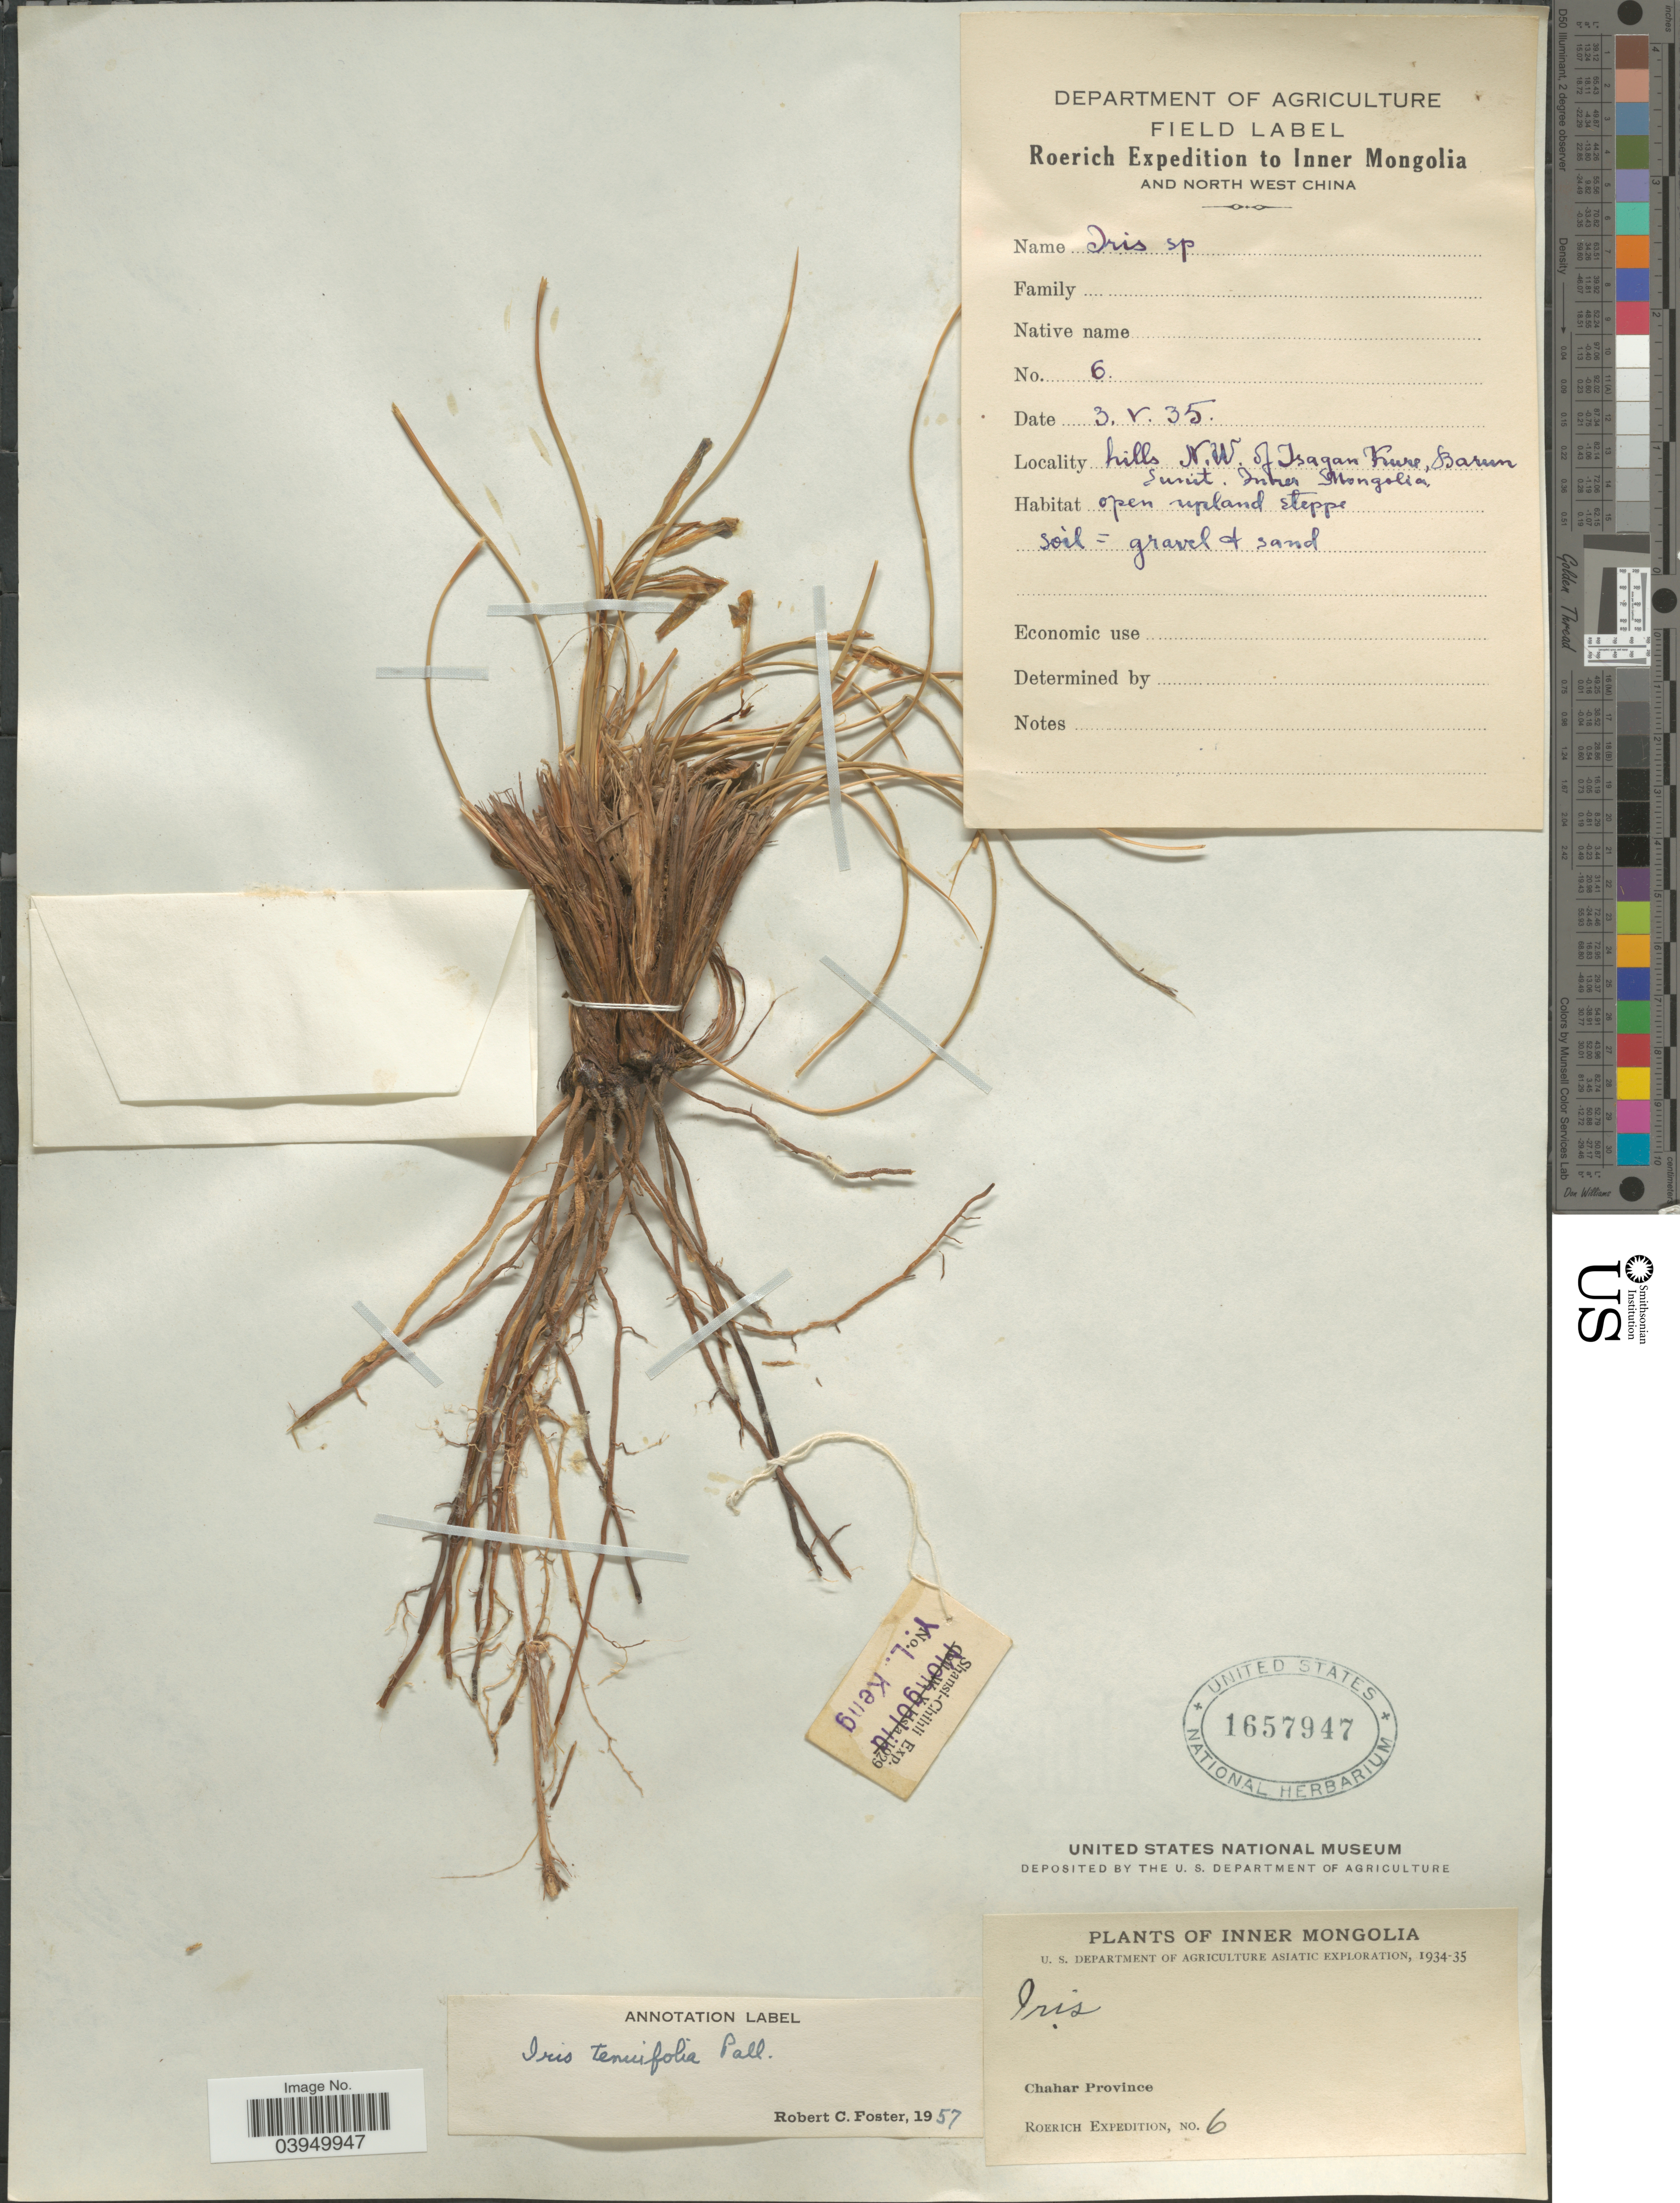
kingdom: Plantae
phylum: Tracheophyta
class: Liliopsida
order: Asparagales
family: Iridaceae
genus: Iris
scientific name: Iris tenuifolia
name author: Pall.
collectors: Roerich Expedition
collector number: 6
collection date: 1935-05-03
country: China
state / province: Nei Monggol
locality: Inner Mongolia and North West China. Hills N.W. of Isagan Kure, Barun Sunit. Inner Mongolia. Chahar Province.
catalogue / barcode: US 1657947